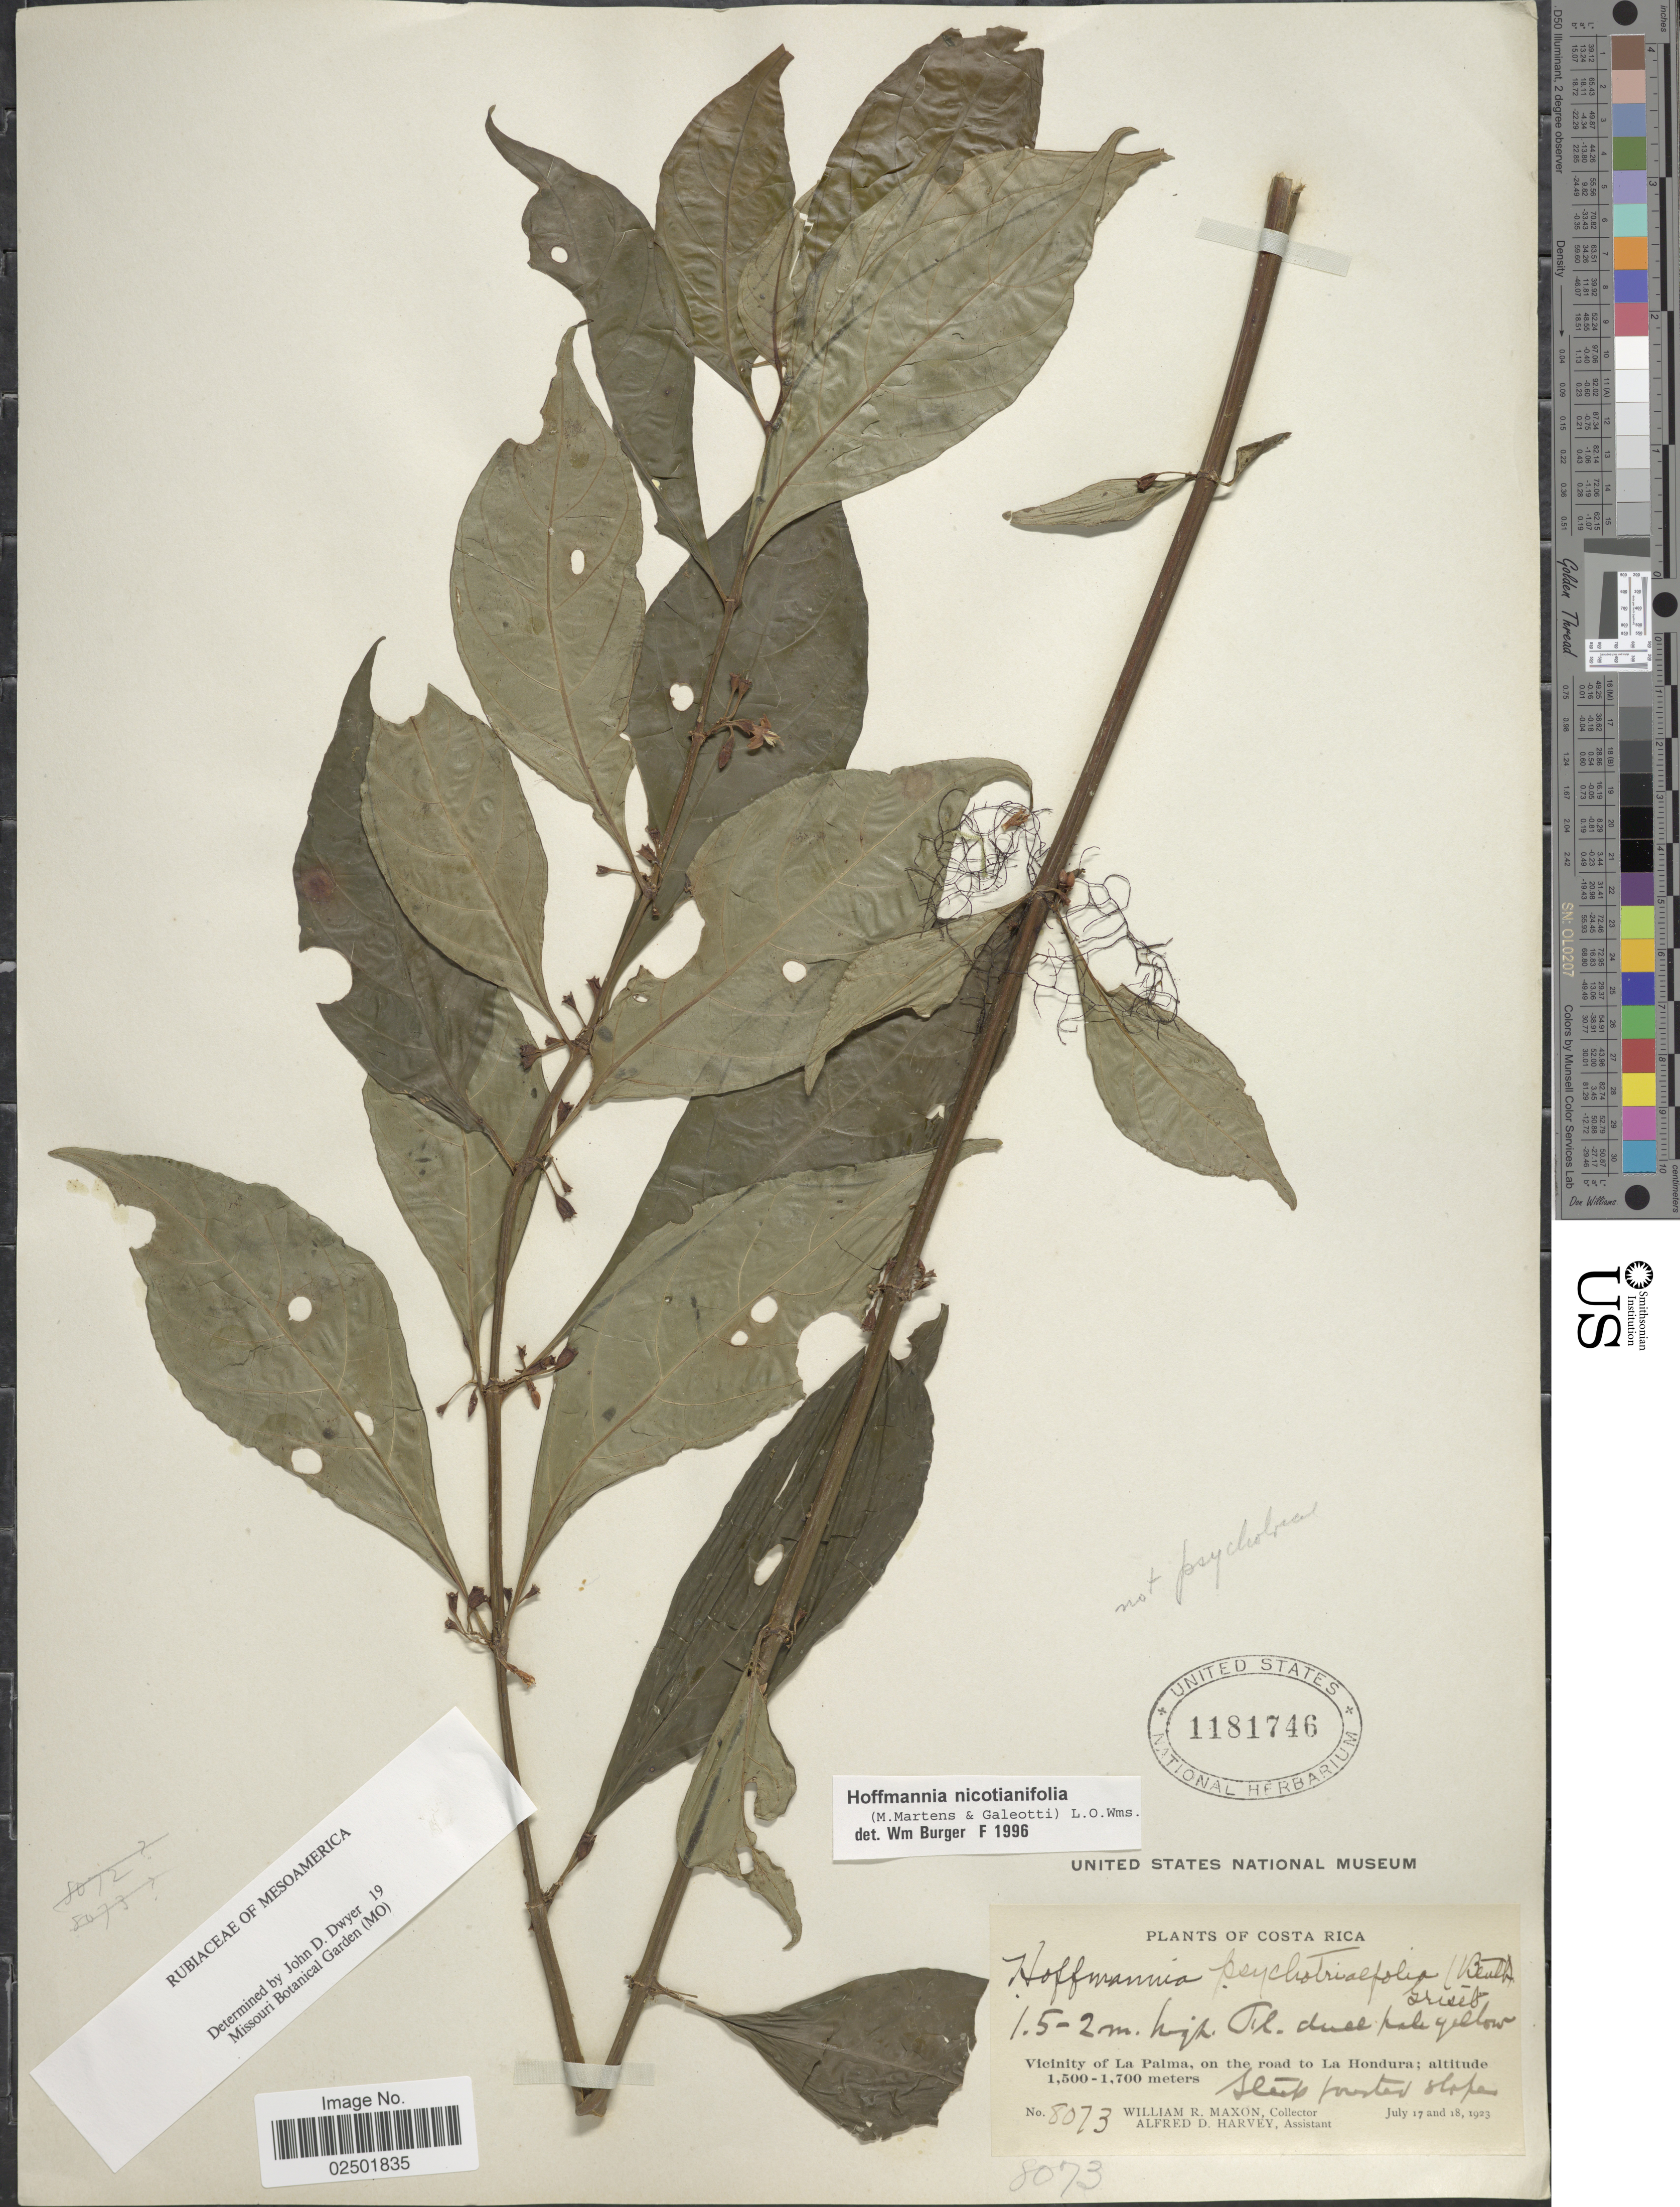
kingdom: Plantae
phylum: Tracheophyta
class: Magnoliopsida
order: Gentianales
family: Rubiaceae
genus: Hoffmannia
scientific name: Hoffmannia nicotianifolia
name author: (M. Martens & Galeoti) L.O. Williams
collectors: W. R. Maxon & A. D. Harvey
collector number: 8073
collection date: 1923-07-17/1923-07-18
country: Costa Rica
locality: Vicinity of La Palma, on the road to La Hondura.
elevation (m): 1500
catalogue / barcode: US 1181746